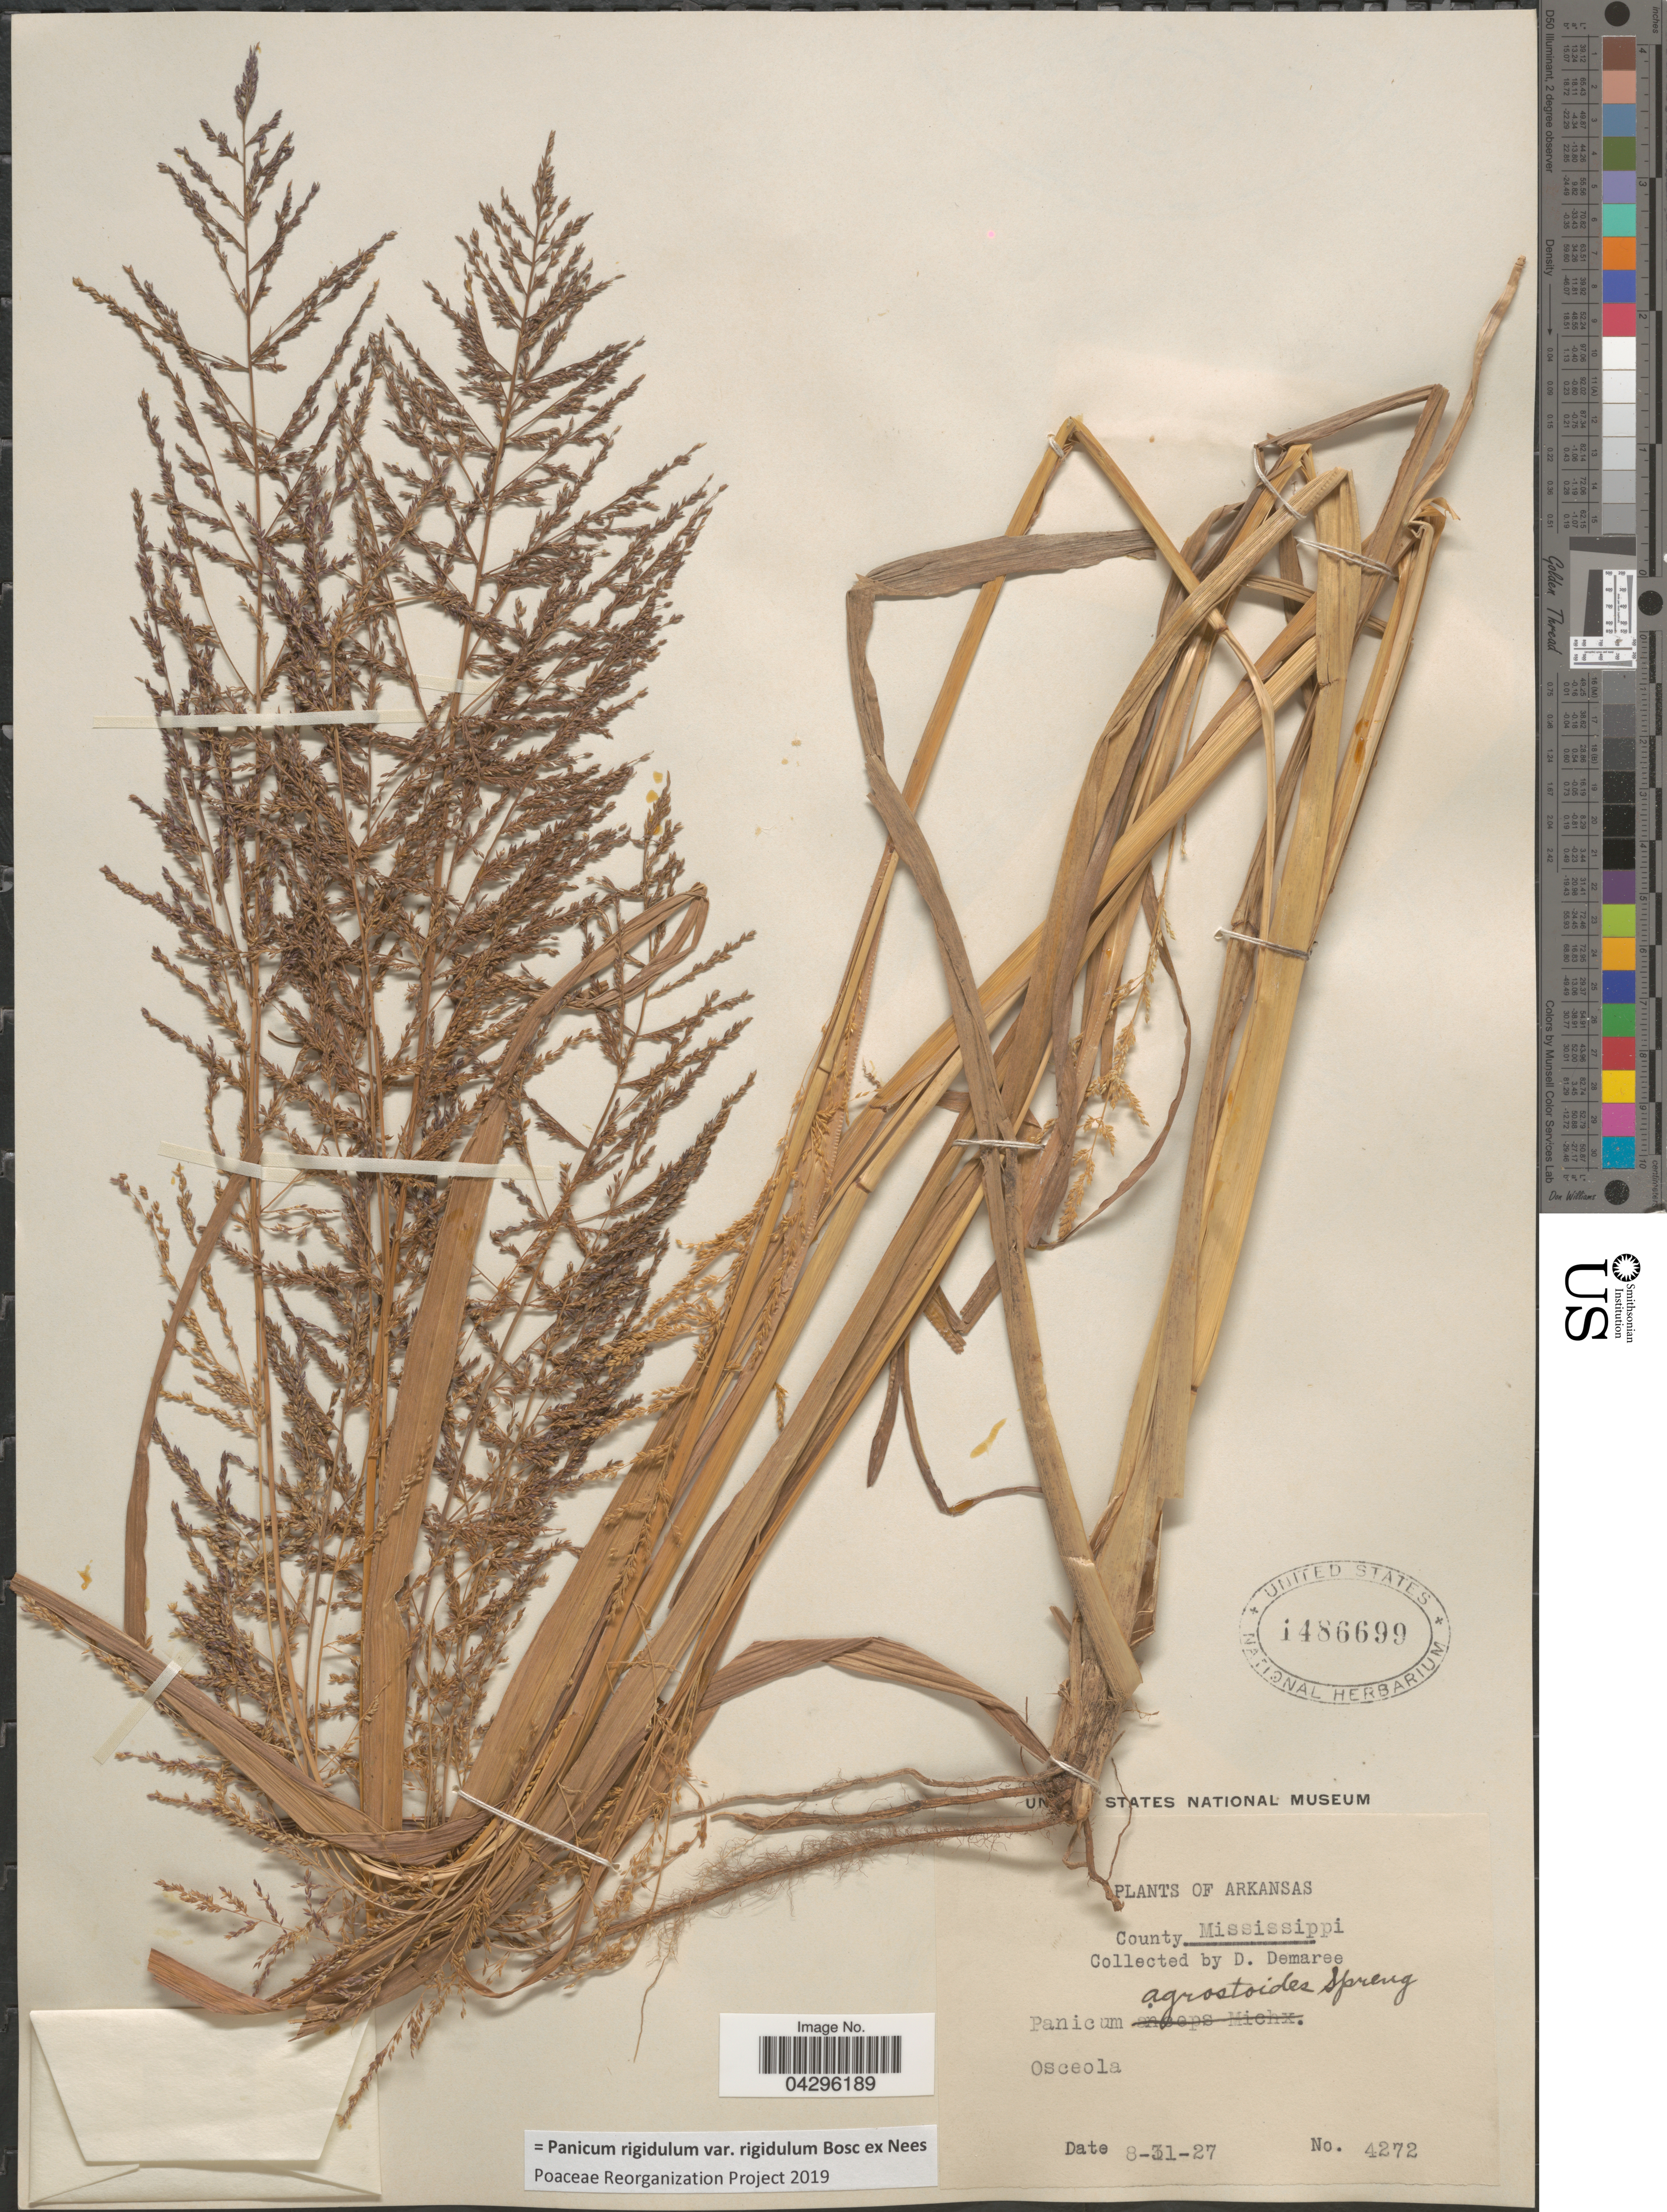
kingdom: Plantae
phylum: Tracheophyta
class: Liliopsida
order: Poales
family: Poaceae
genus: Panicum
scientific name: Panicum rigidulum var. rigidulum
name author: Bosc ex Nees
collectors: D. Demaree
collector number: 4272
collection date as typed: Transcribed d/m/y: 31/8/27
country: United States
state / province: Arkansas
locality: County Mississippi. Osceola.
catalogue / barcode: US 1486699